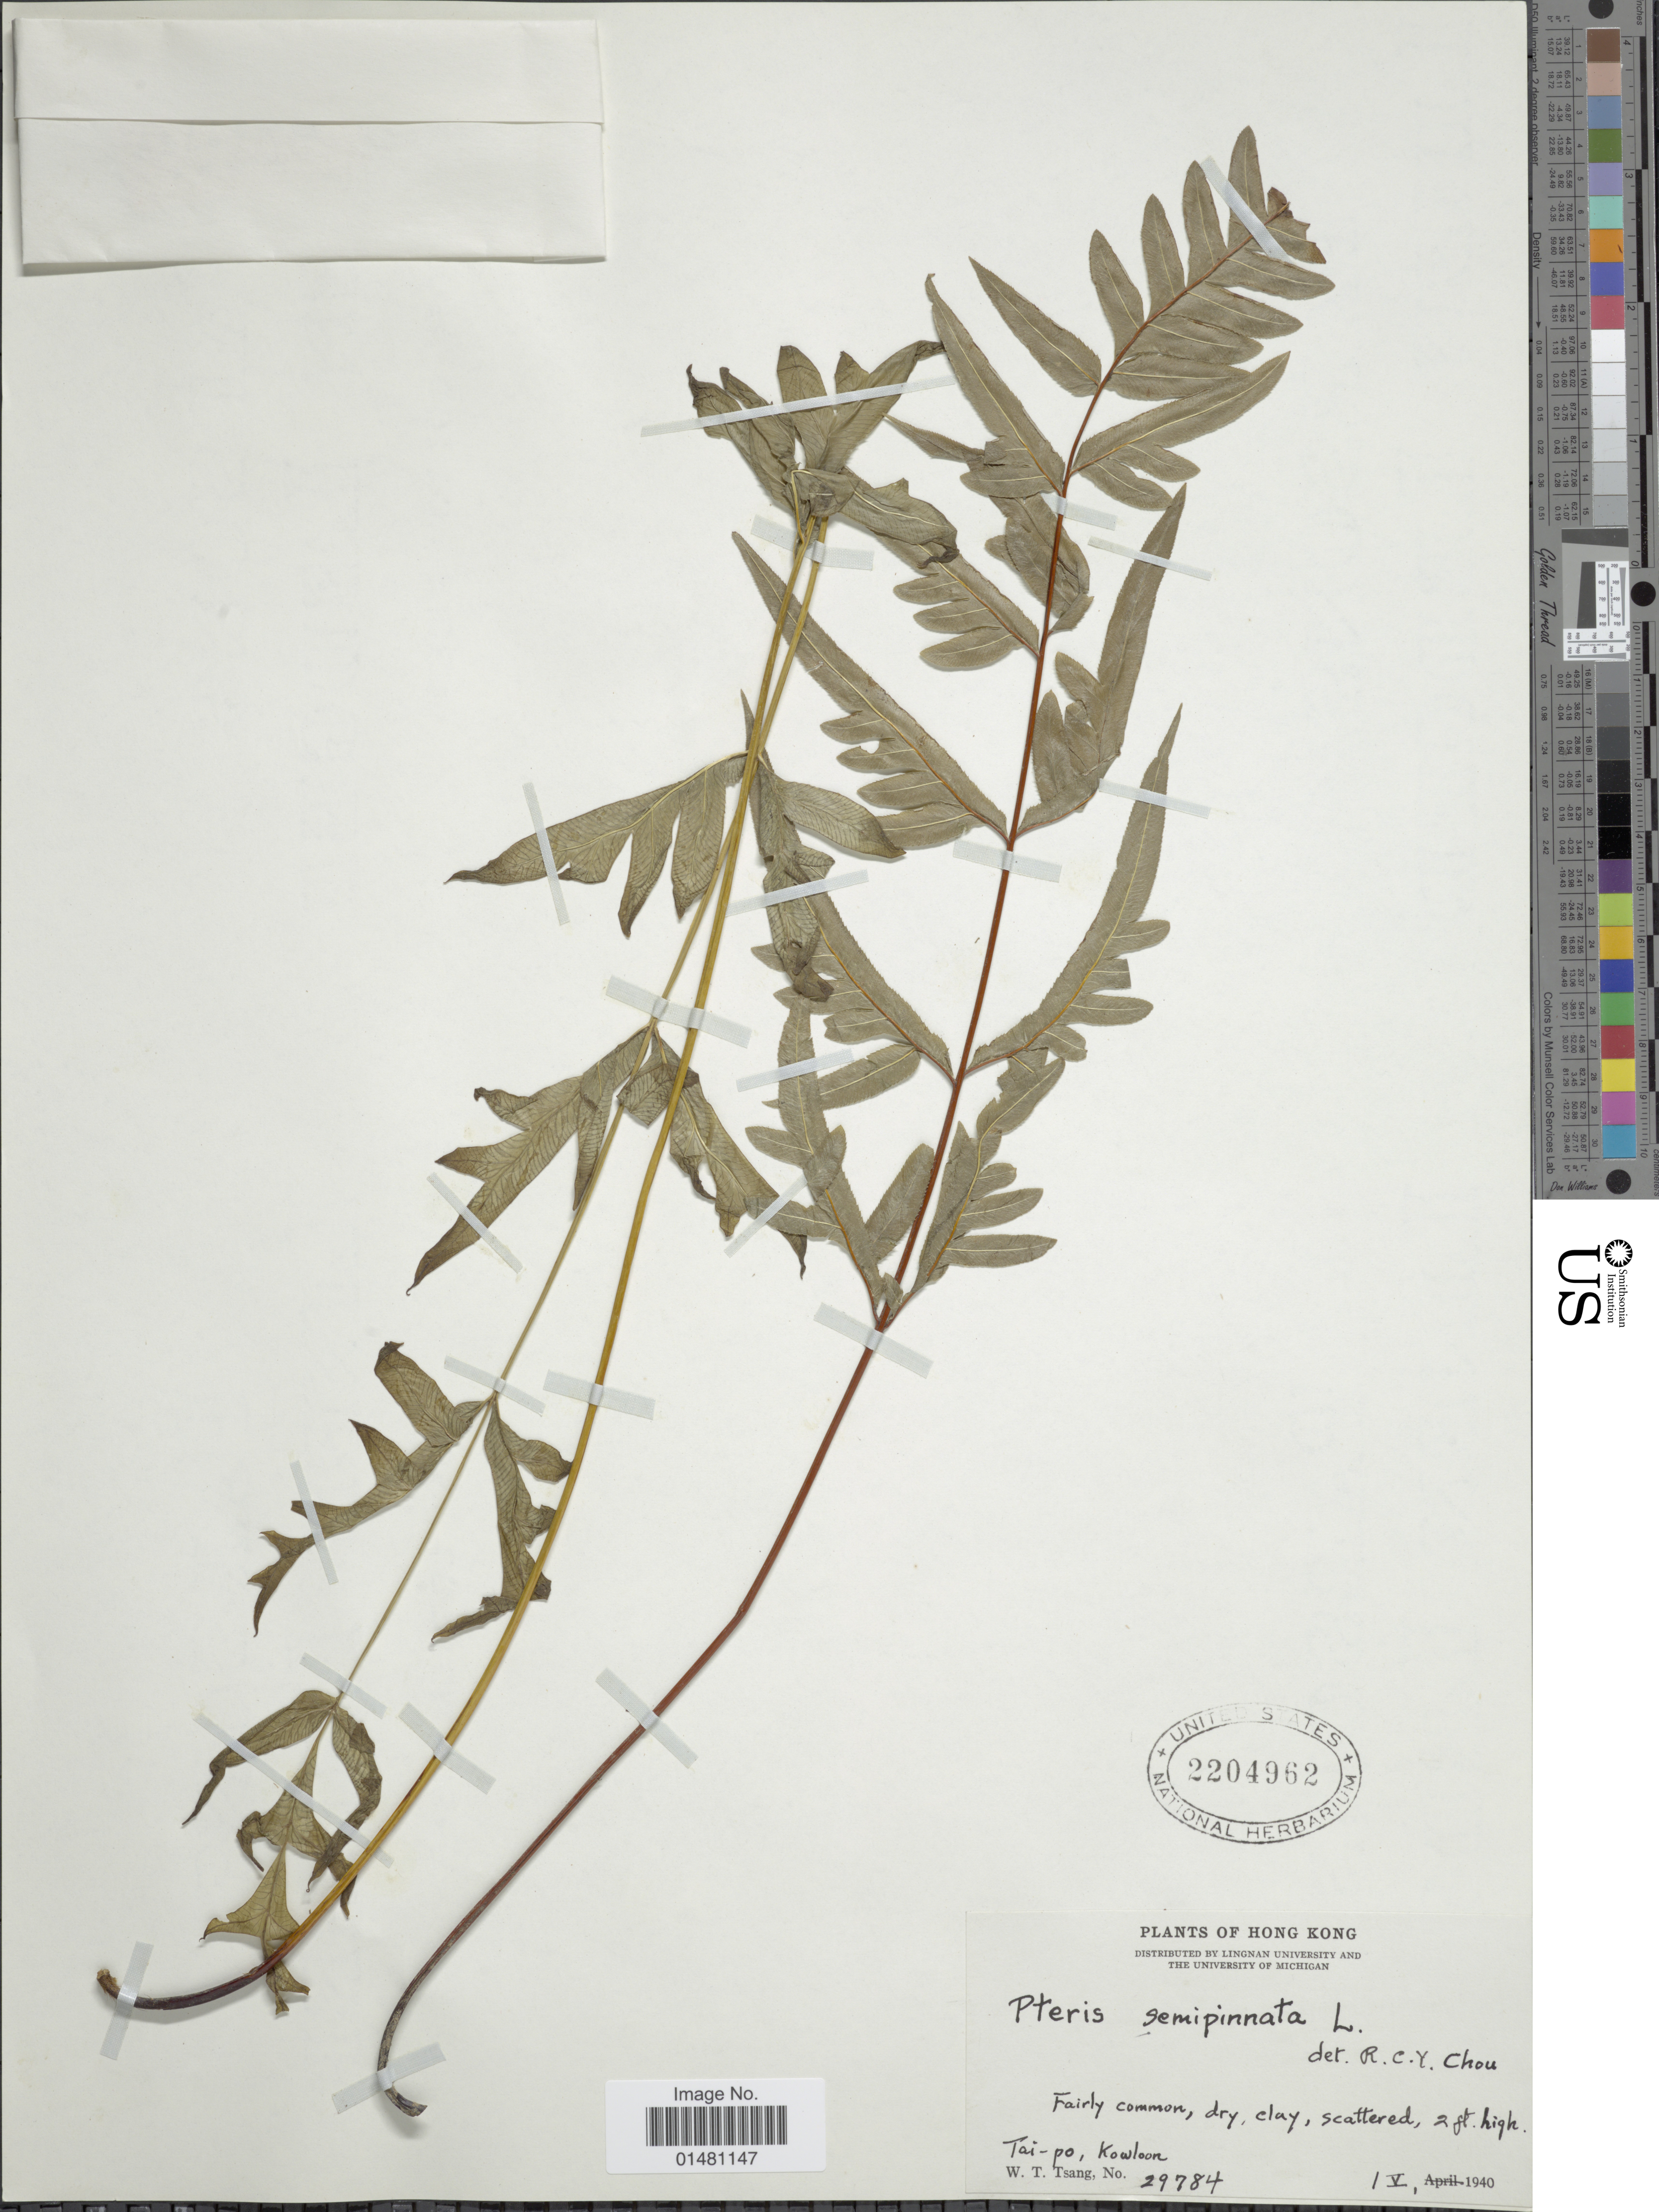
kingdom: Plantae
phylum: Tracheophyta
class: Polypodiopsida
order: Polypodiales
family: Pteridaceae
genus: Pteris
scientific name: Pteris semipinnata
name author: L.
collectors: W. T. Tsang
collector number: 29784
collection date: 1940-05-01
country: China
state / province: Hong Kong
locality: Tai-po, Kowloon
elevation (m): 1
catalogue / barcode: US 2204962